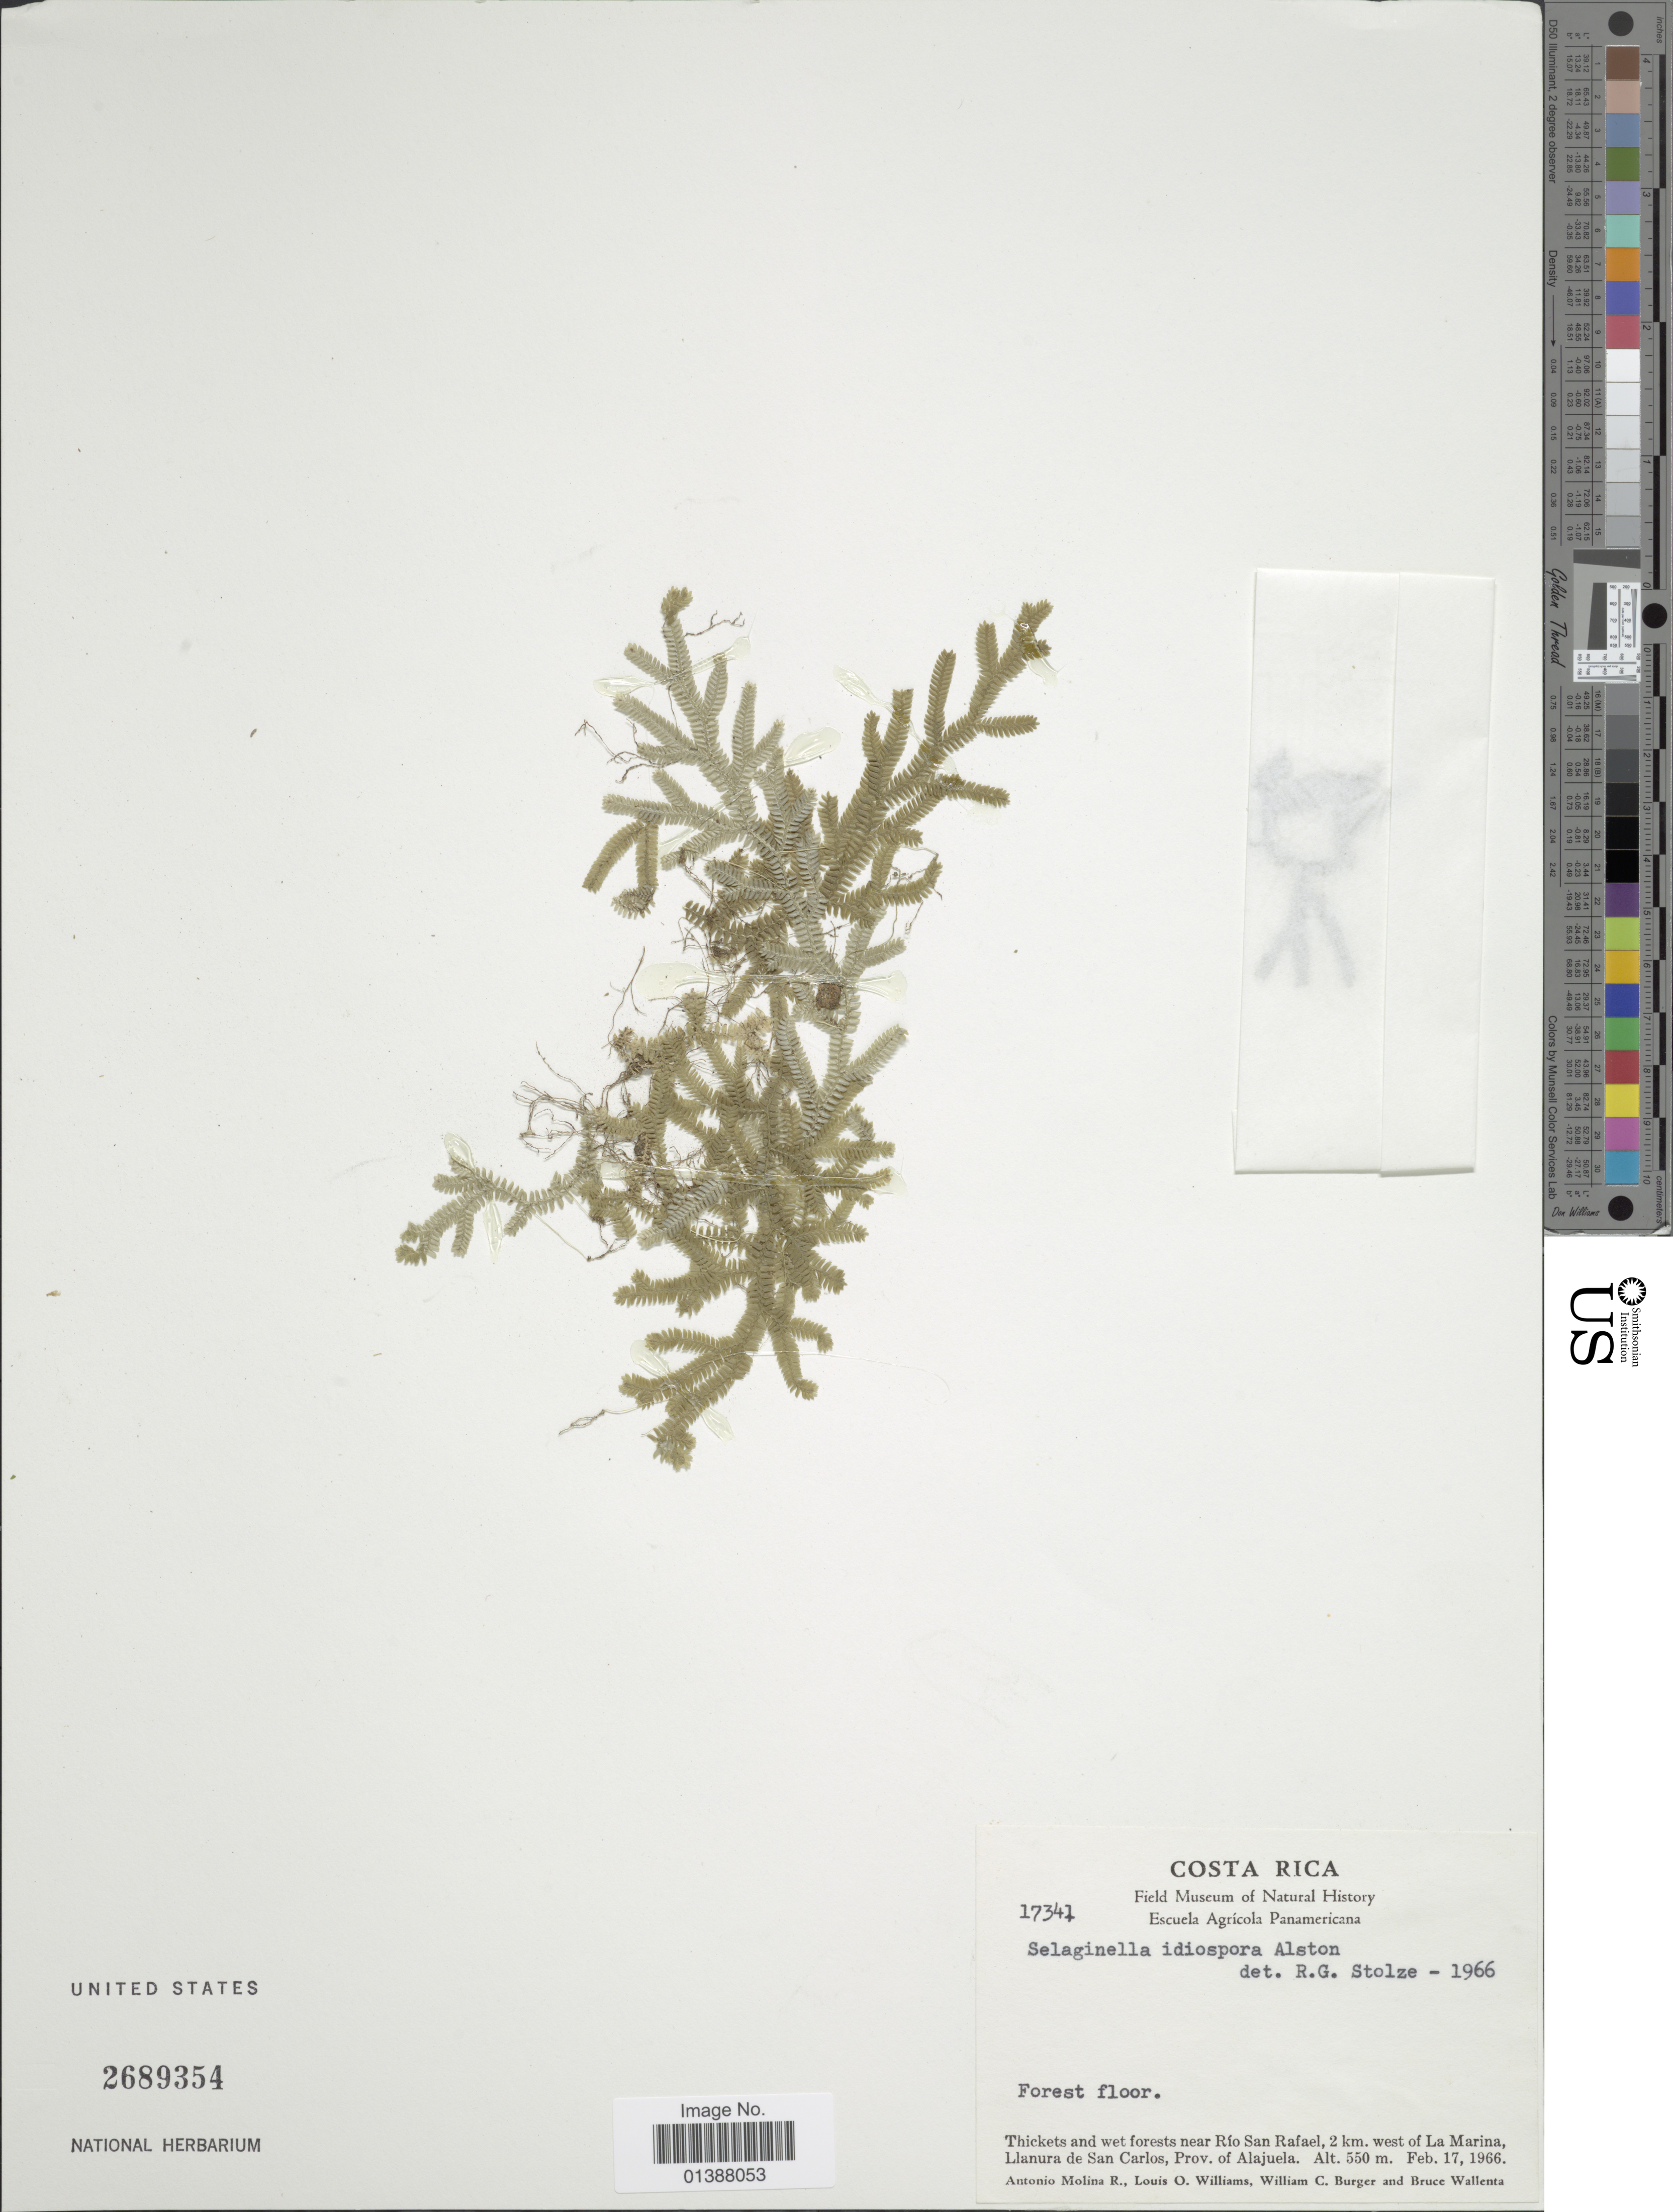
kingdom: Plantae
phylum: Tracheophyta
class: Lycopodiopsida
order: Selaginellales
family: Selaginellaceae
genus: Selaginella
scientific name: Selaginella idiospora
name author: Alston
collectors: A. Molina R., L. O. Williams, W. Burger & B. Wallenta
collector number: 17341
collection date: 1966-02-17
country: Costa Rica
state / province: Alajuela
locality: Thickets and wet forest near Río San Rafael, 2 km west of La Marina, Llanura de San Carlos, Prov. of Alajuela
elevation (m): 550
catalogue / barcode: US 2689354